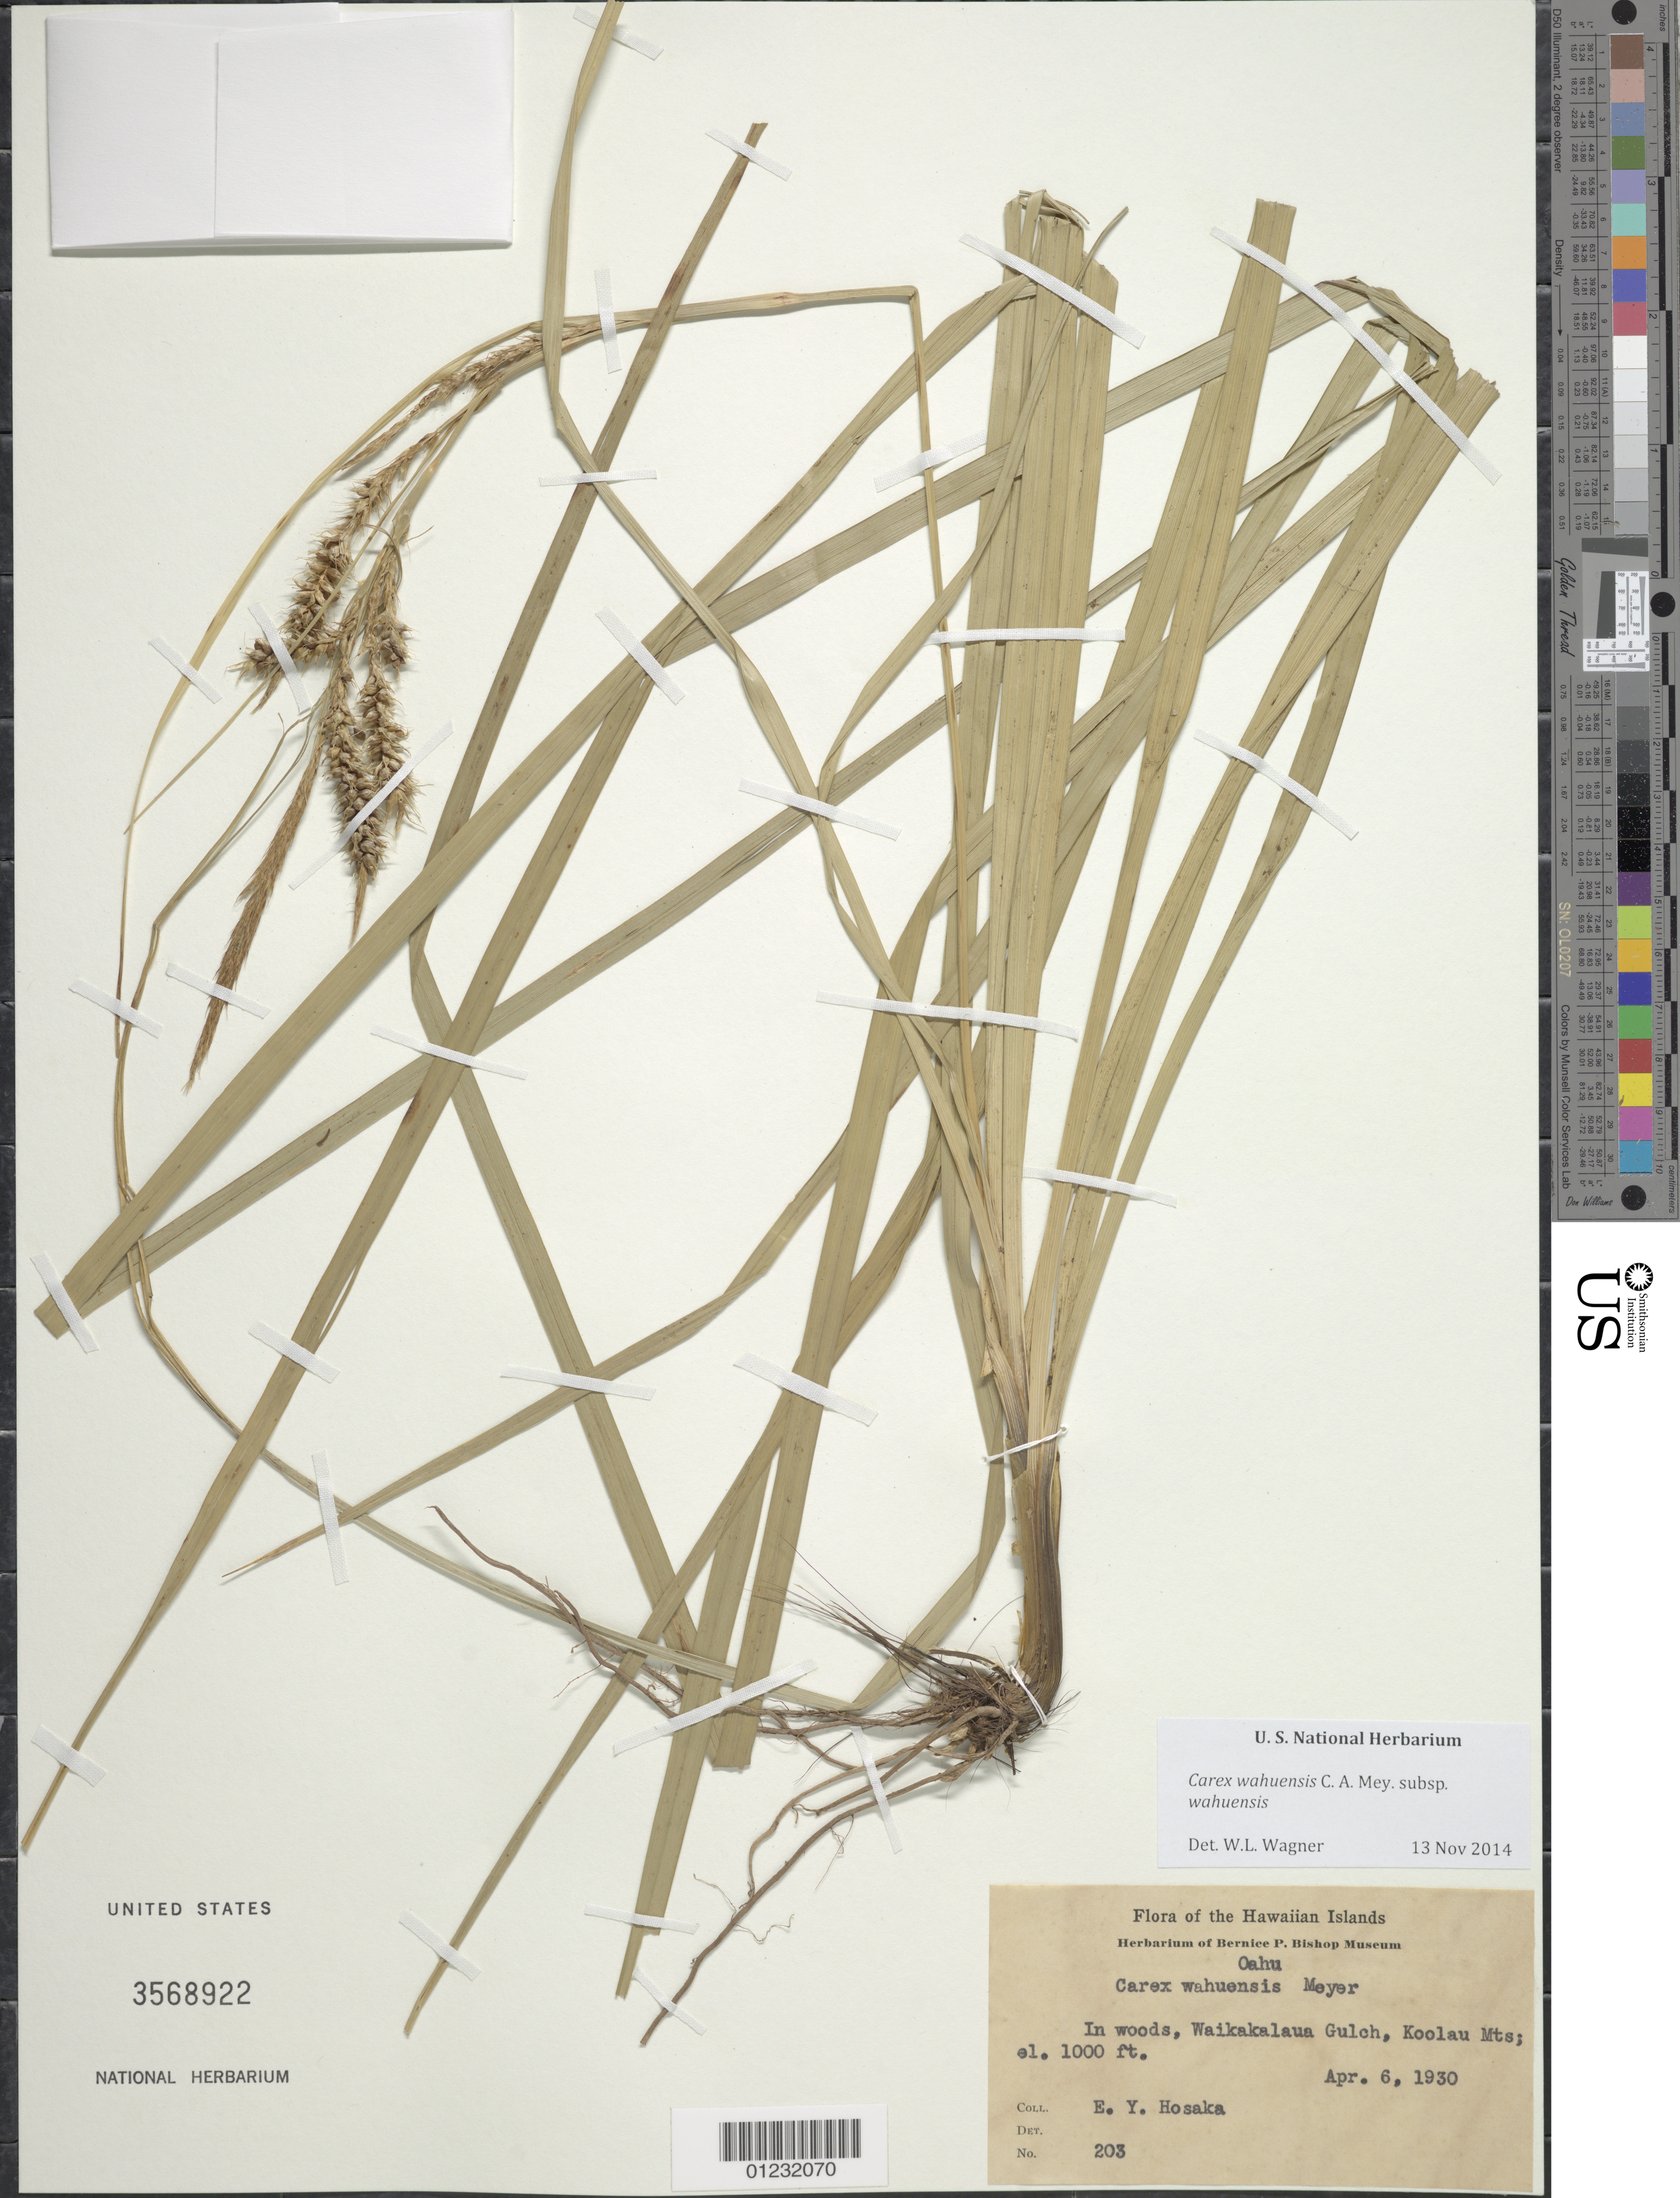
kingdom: Plantae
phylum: Tracheophyta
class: Liliopsida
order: Poales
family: Cyperaceae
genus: Carex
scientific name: Carex wahuensis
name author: C.A. Mey.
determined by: Wagner, W. L., (BOT), Smithsonian Institution - National Museum of Natural History (UNITED STATES)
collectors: E. Y. Hosaka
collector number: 203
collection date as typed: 6 Apr 1930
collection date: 1930-04-06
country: United States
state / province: Hawaii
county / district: Honolulu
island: Oahu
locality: Waiakakalaua Gulch, Koolau Mountains, Oahu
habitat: In woods.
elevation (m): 305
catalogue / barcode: US 3568922